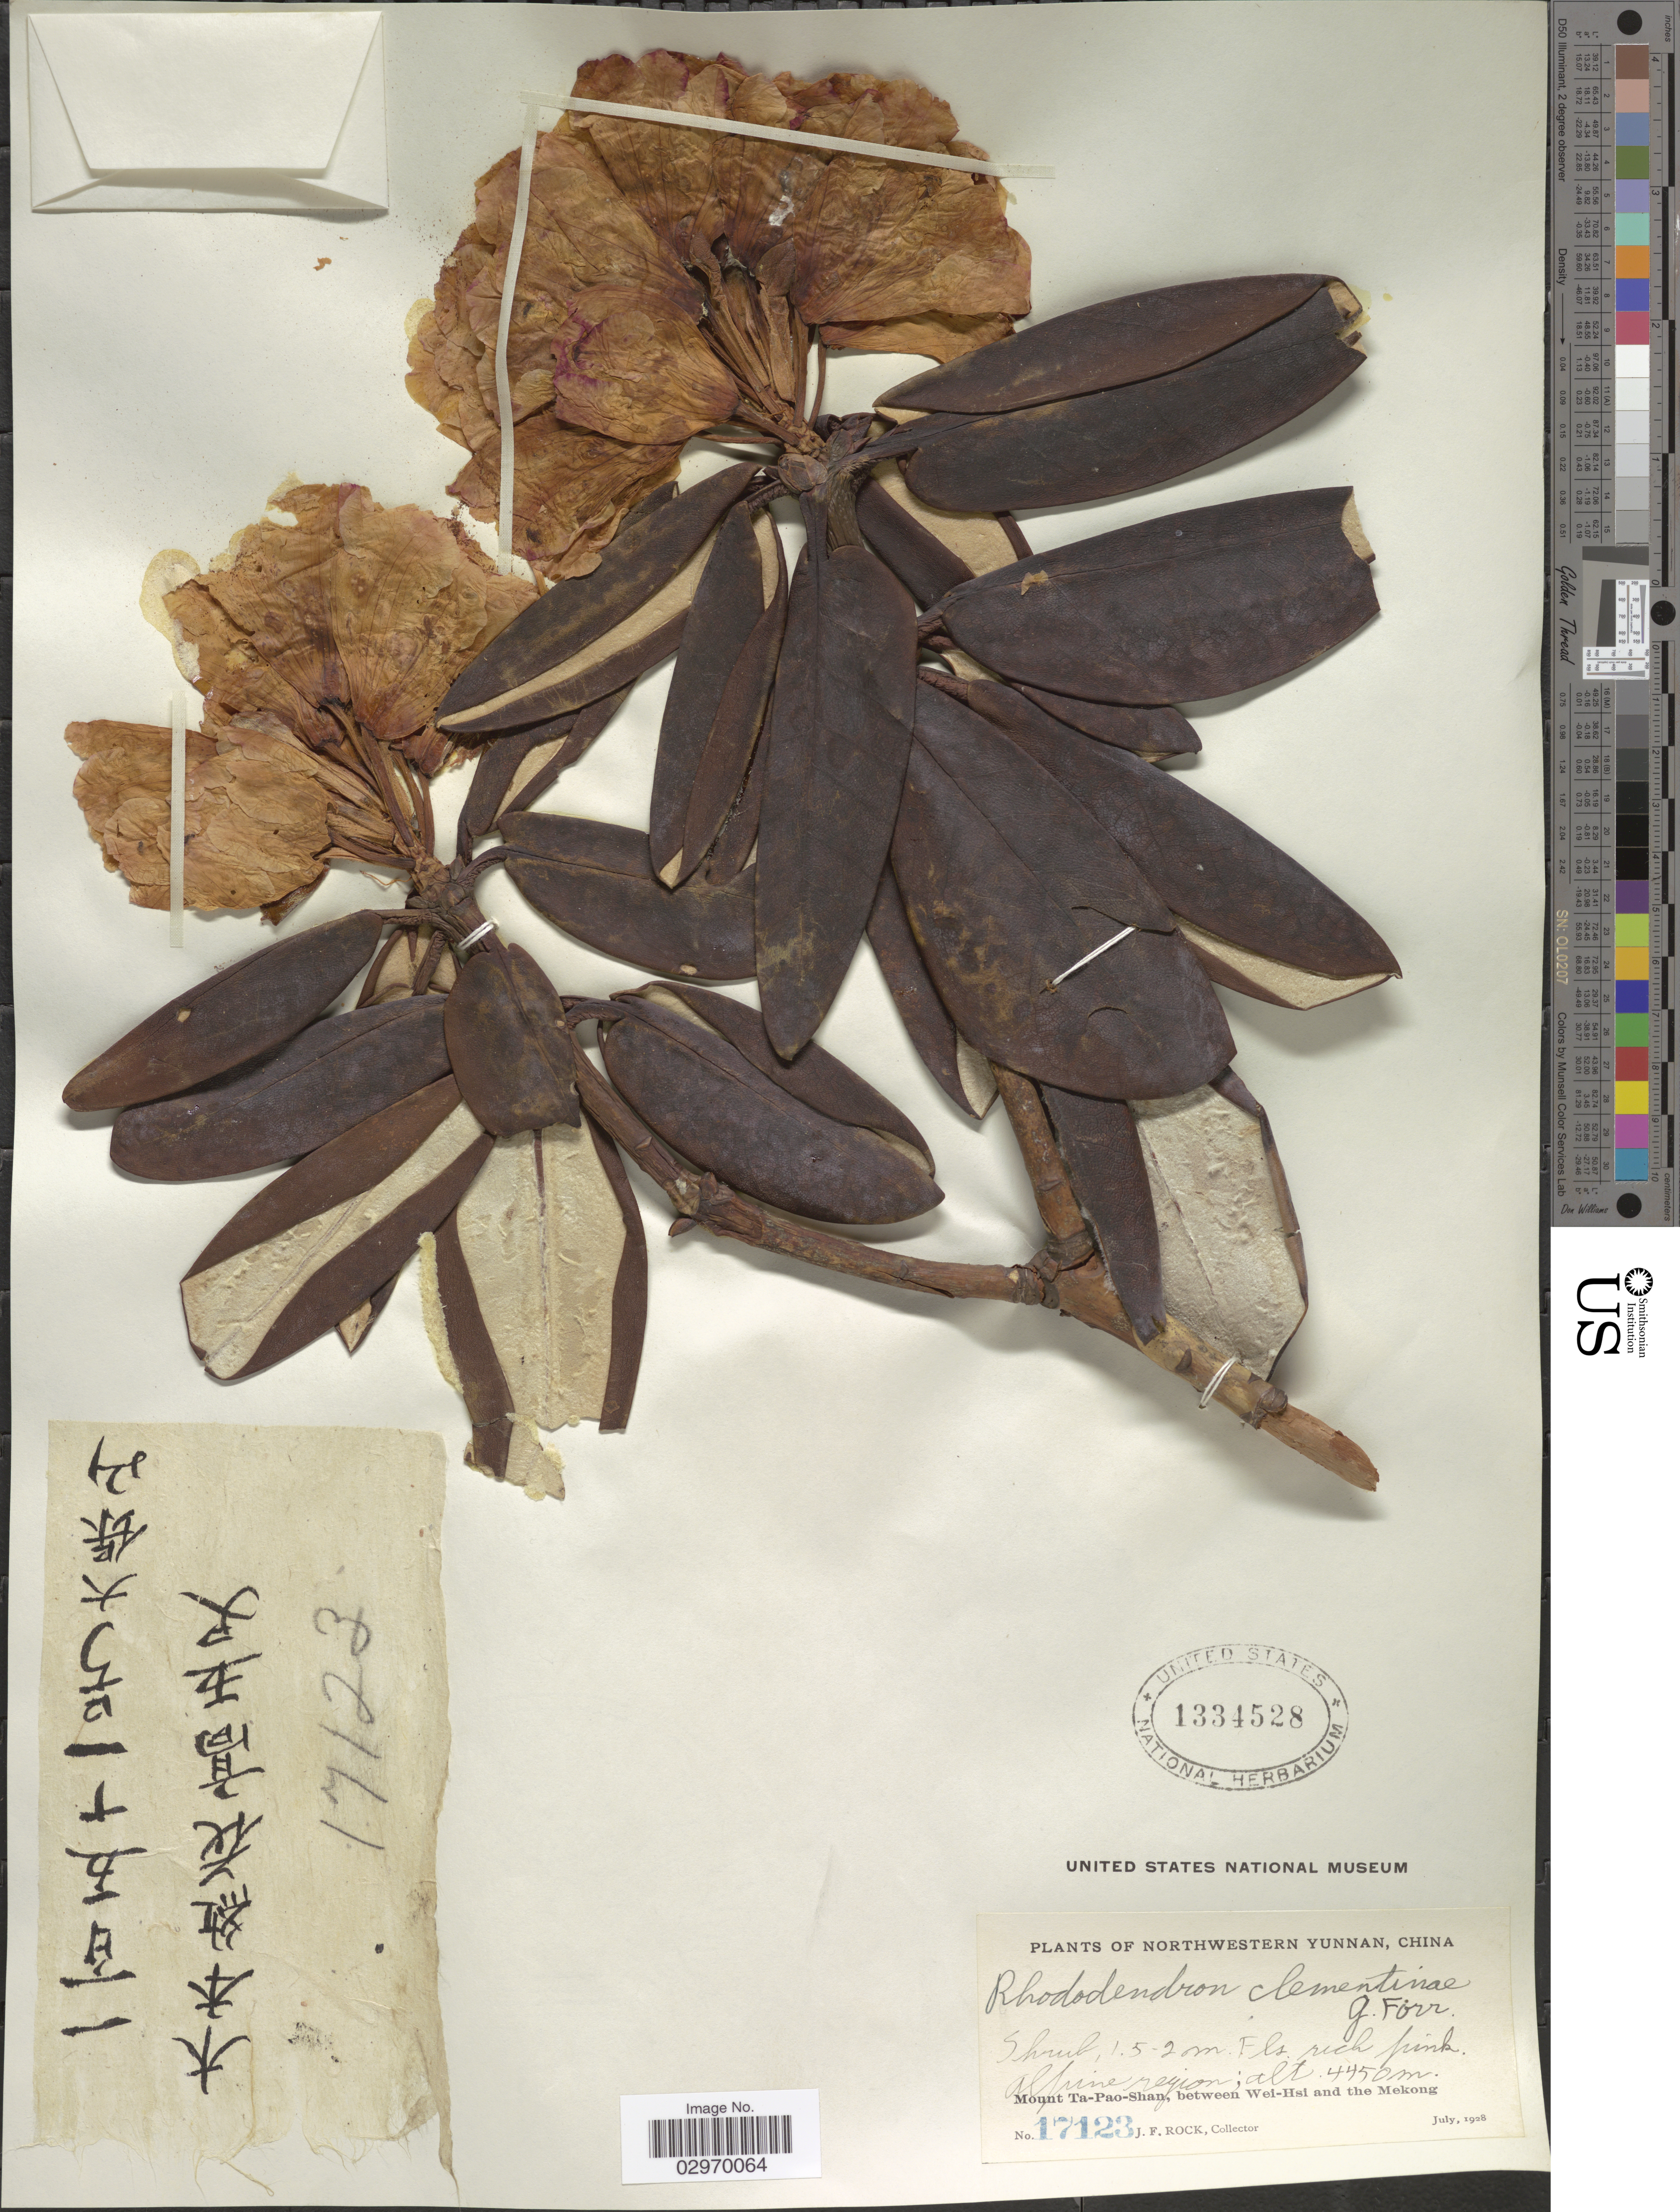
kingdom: Plantae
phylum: Tracheophyta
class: Magnoliopsida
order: Ericales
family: Ericaceae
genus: Rhododendron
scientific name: Rhododendron clementinae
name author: Forrest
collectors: J. Rock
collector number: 17123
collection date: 1928-07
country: China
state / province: Yunnan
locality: Northwestern Yunnan. Alpine region. Mount Ta-Pao-Shan, between Wei-Hsi and the Mekong.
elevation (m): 4450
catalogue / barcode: US 1334528